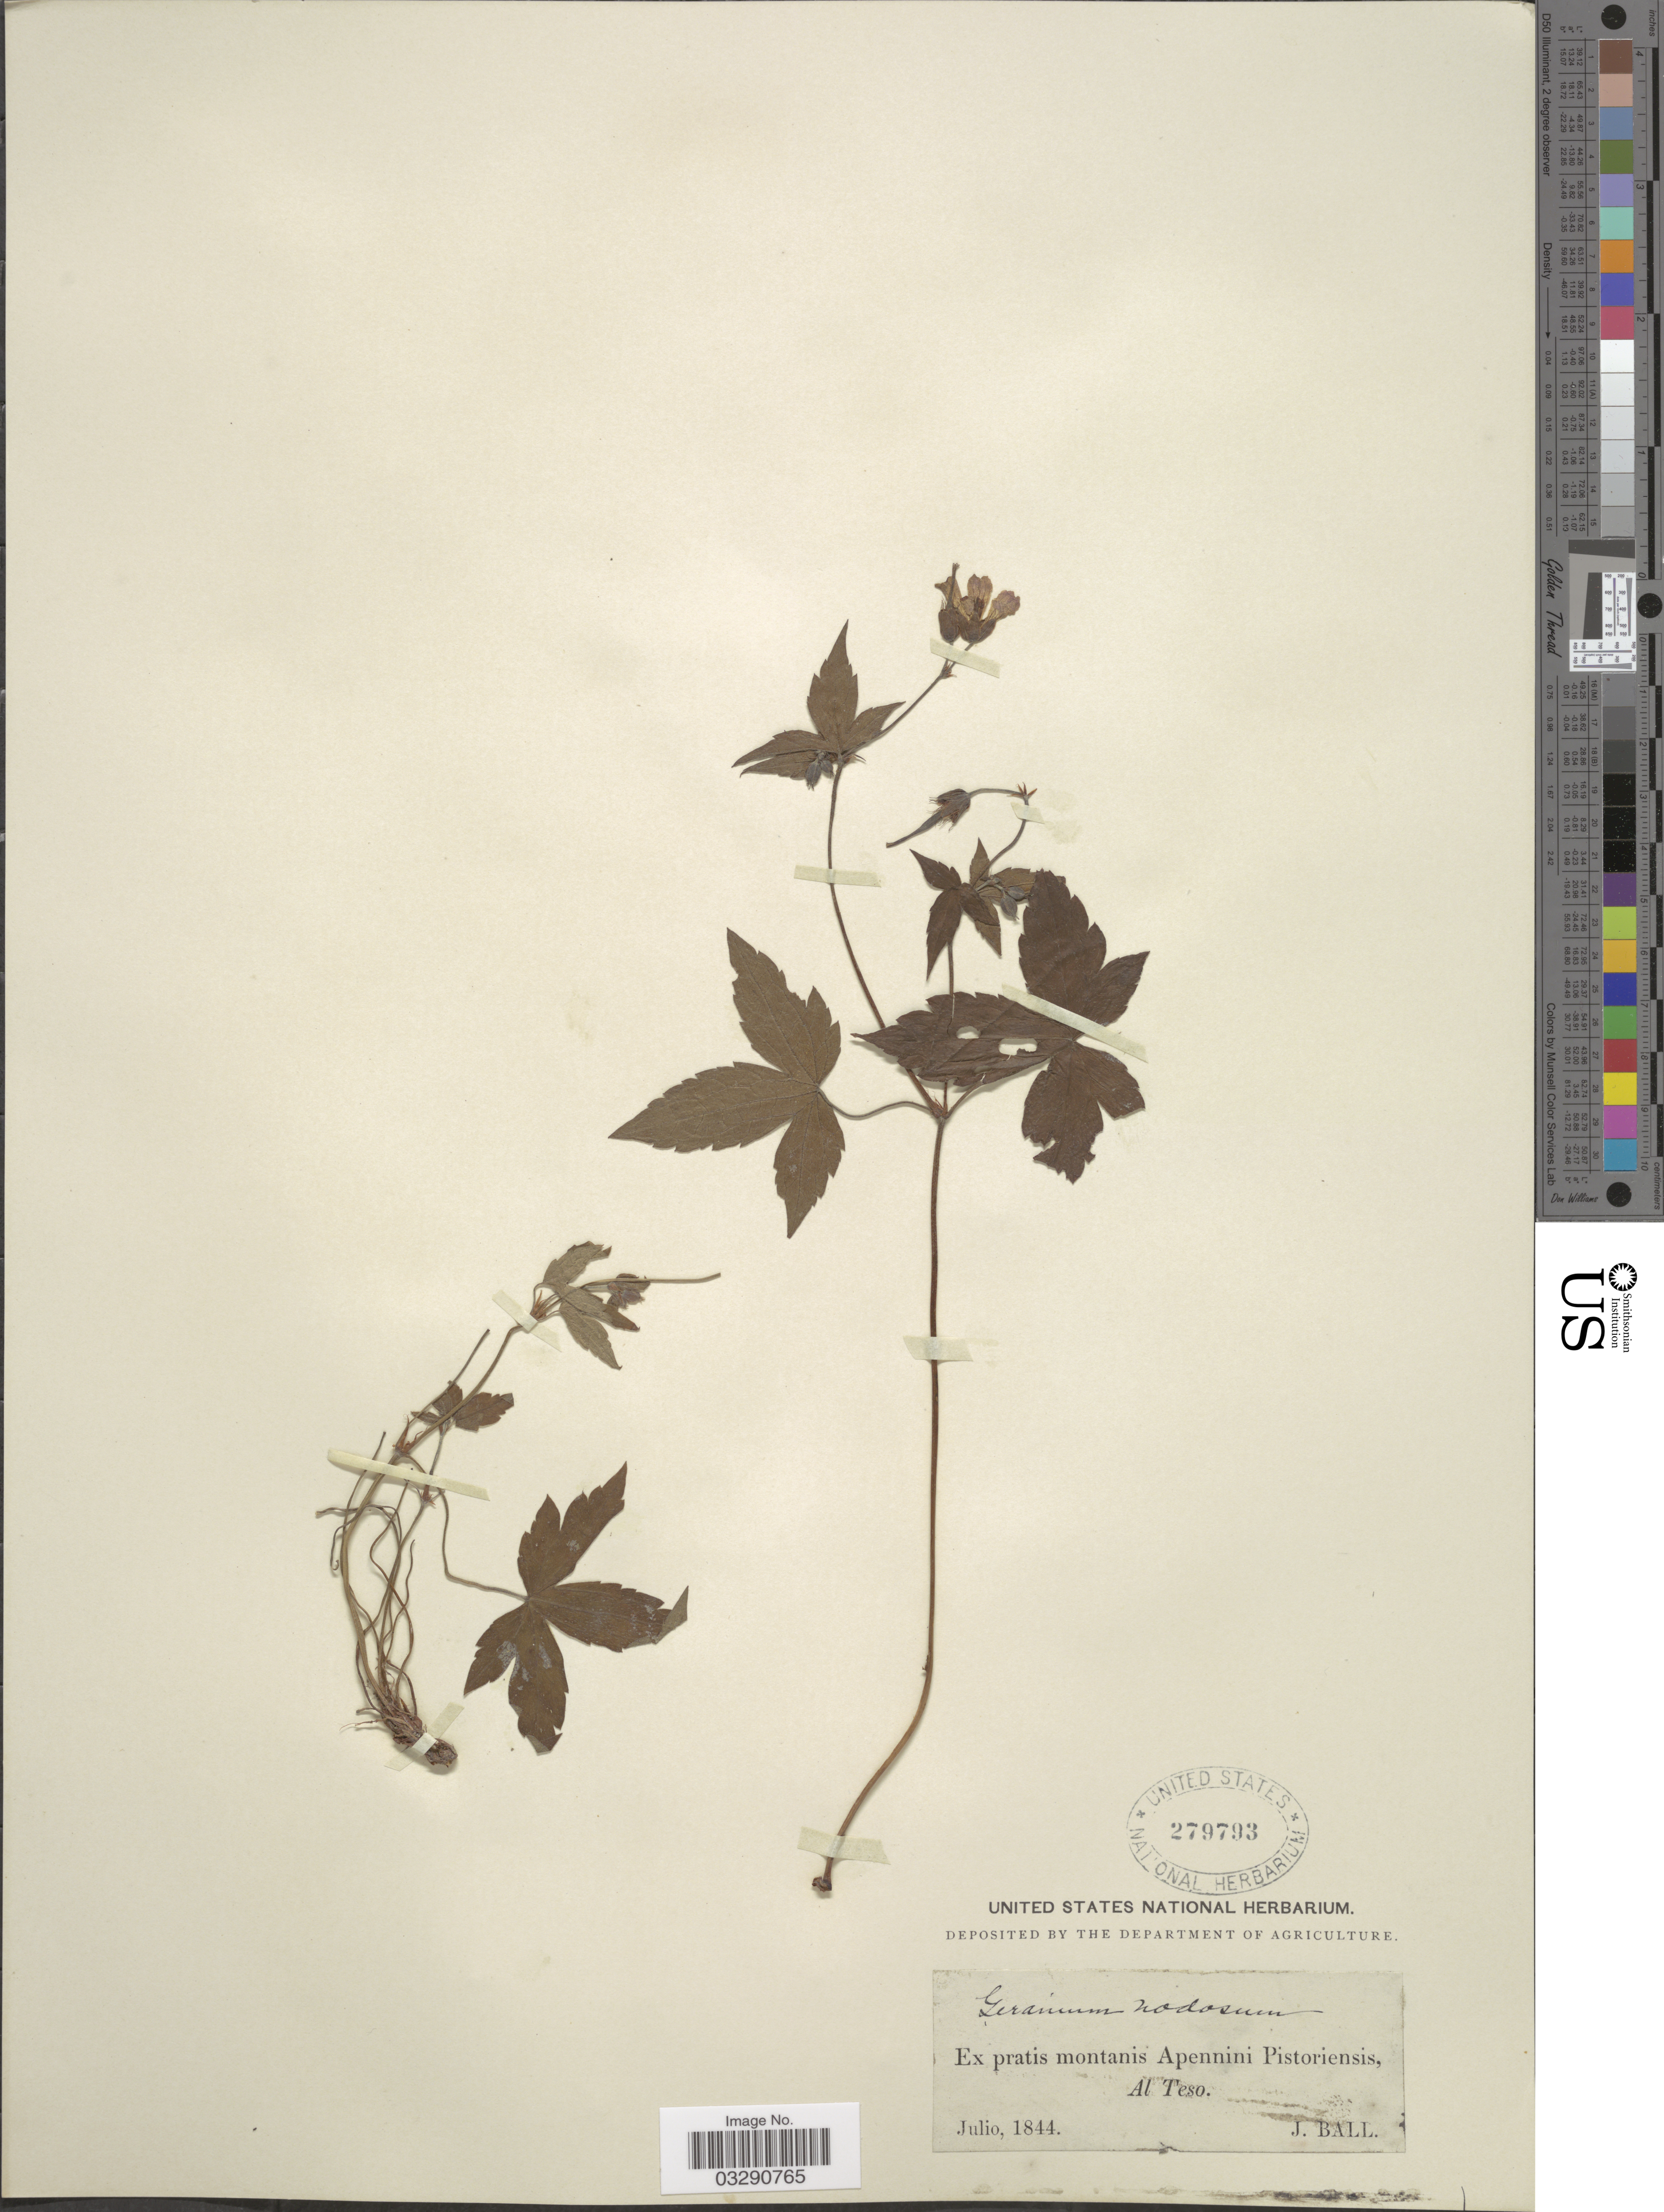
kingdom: Plantae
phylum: Tracheophyta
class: Magnoliopsida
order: Geraniales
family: Geraniaceae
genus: Geranium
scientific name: Geranium nodosum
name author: L.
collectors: J. Ball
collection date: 1844-07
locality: Ex pratis montanis Apennini Pistoriensis, Al Teso.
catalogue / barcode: US 279793